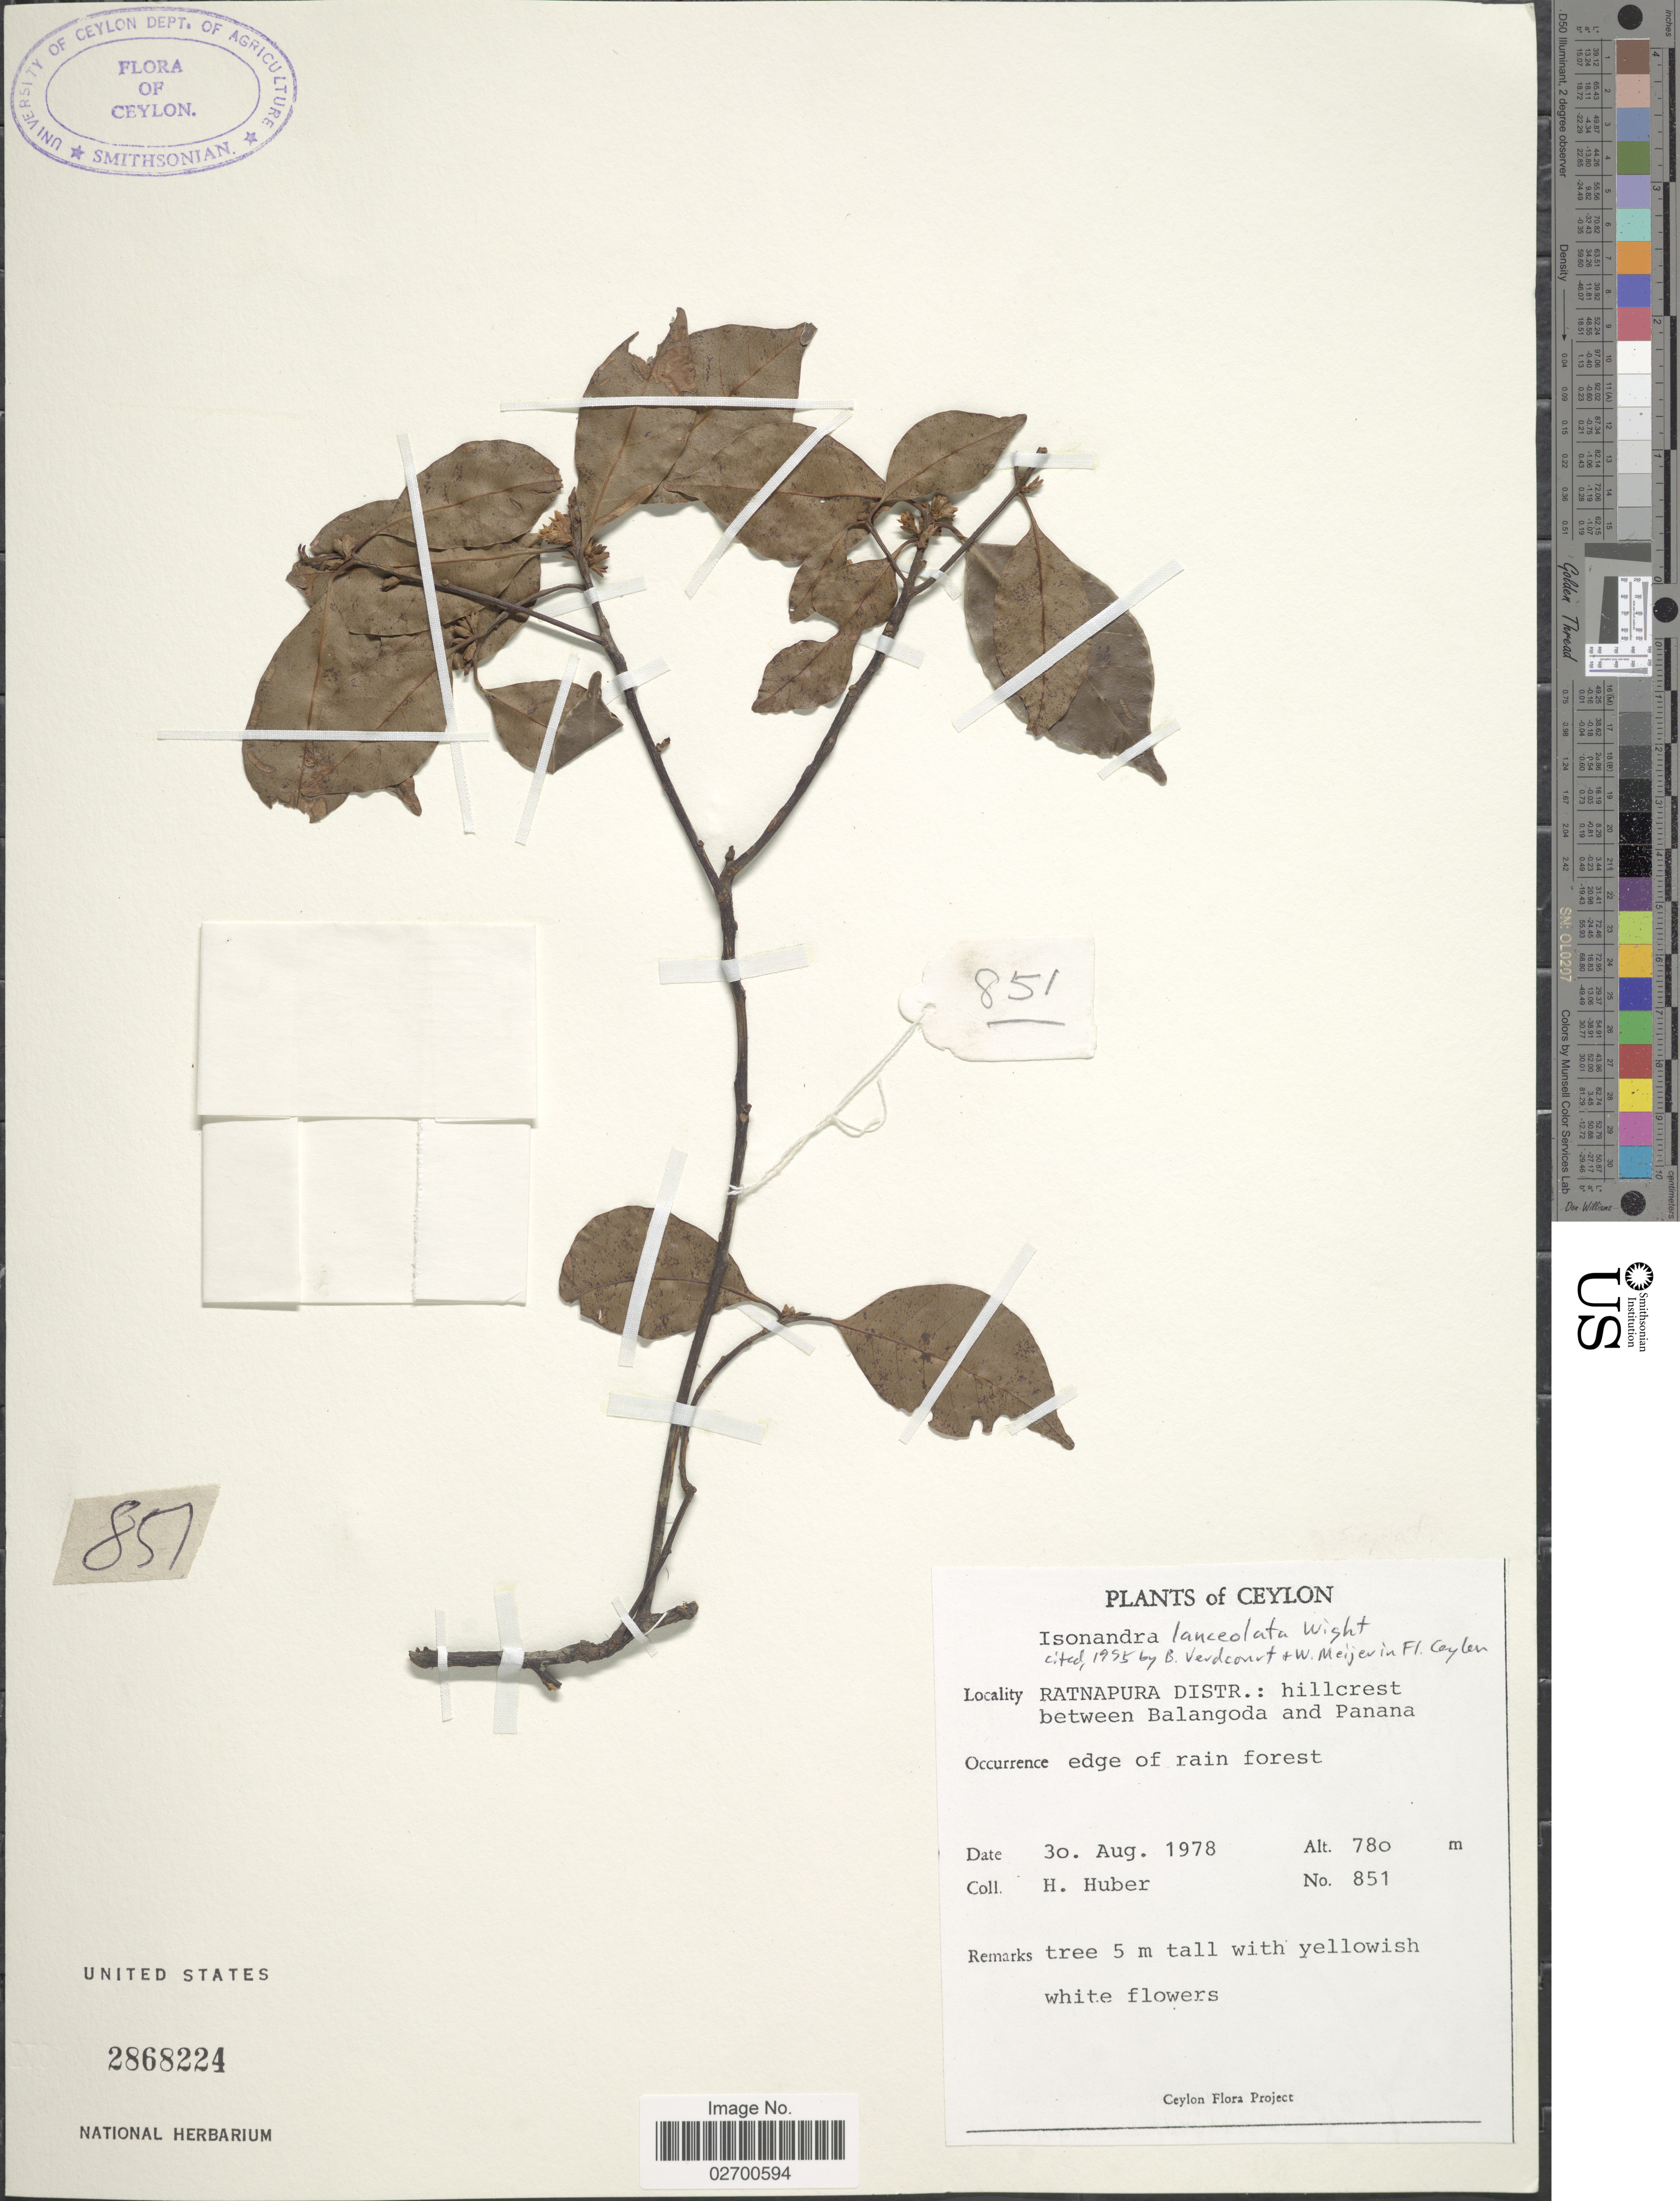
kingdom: Plantae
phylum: Tracheophyta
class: Magnoliopsida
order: Ericales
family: Sapotaceae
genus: Isonandra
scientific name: Isonandra lanceolata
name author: Wight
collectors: H. Huber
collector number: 851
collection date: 1978-08-30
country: Sri Lanka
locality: Ceylon, Ratnapura Distr.: hillcrest between Balangoda and Panana.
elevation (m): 780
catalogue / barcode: US 2868224